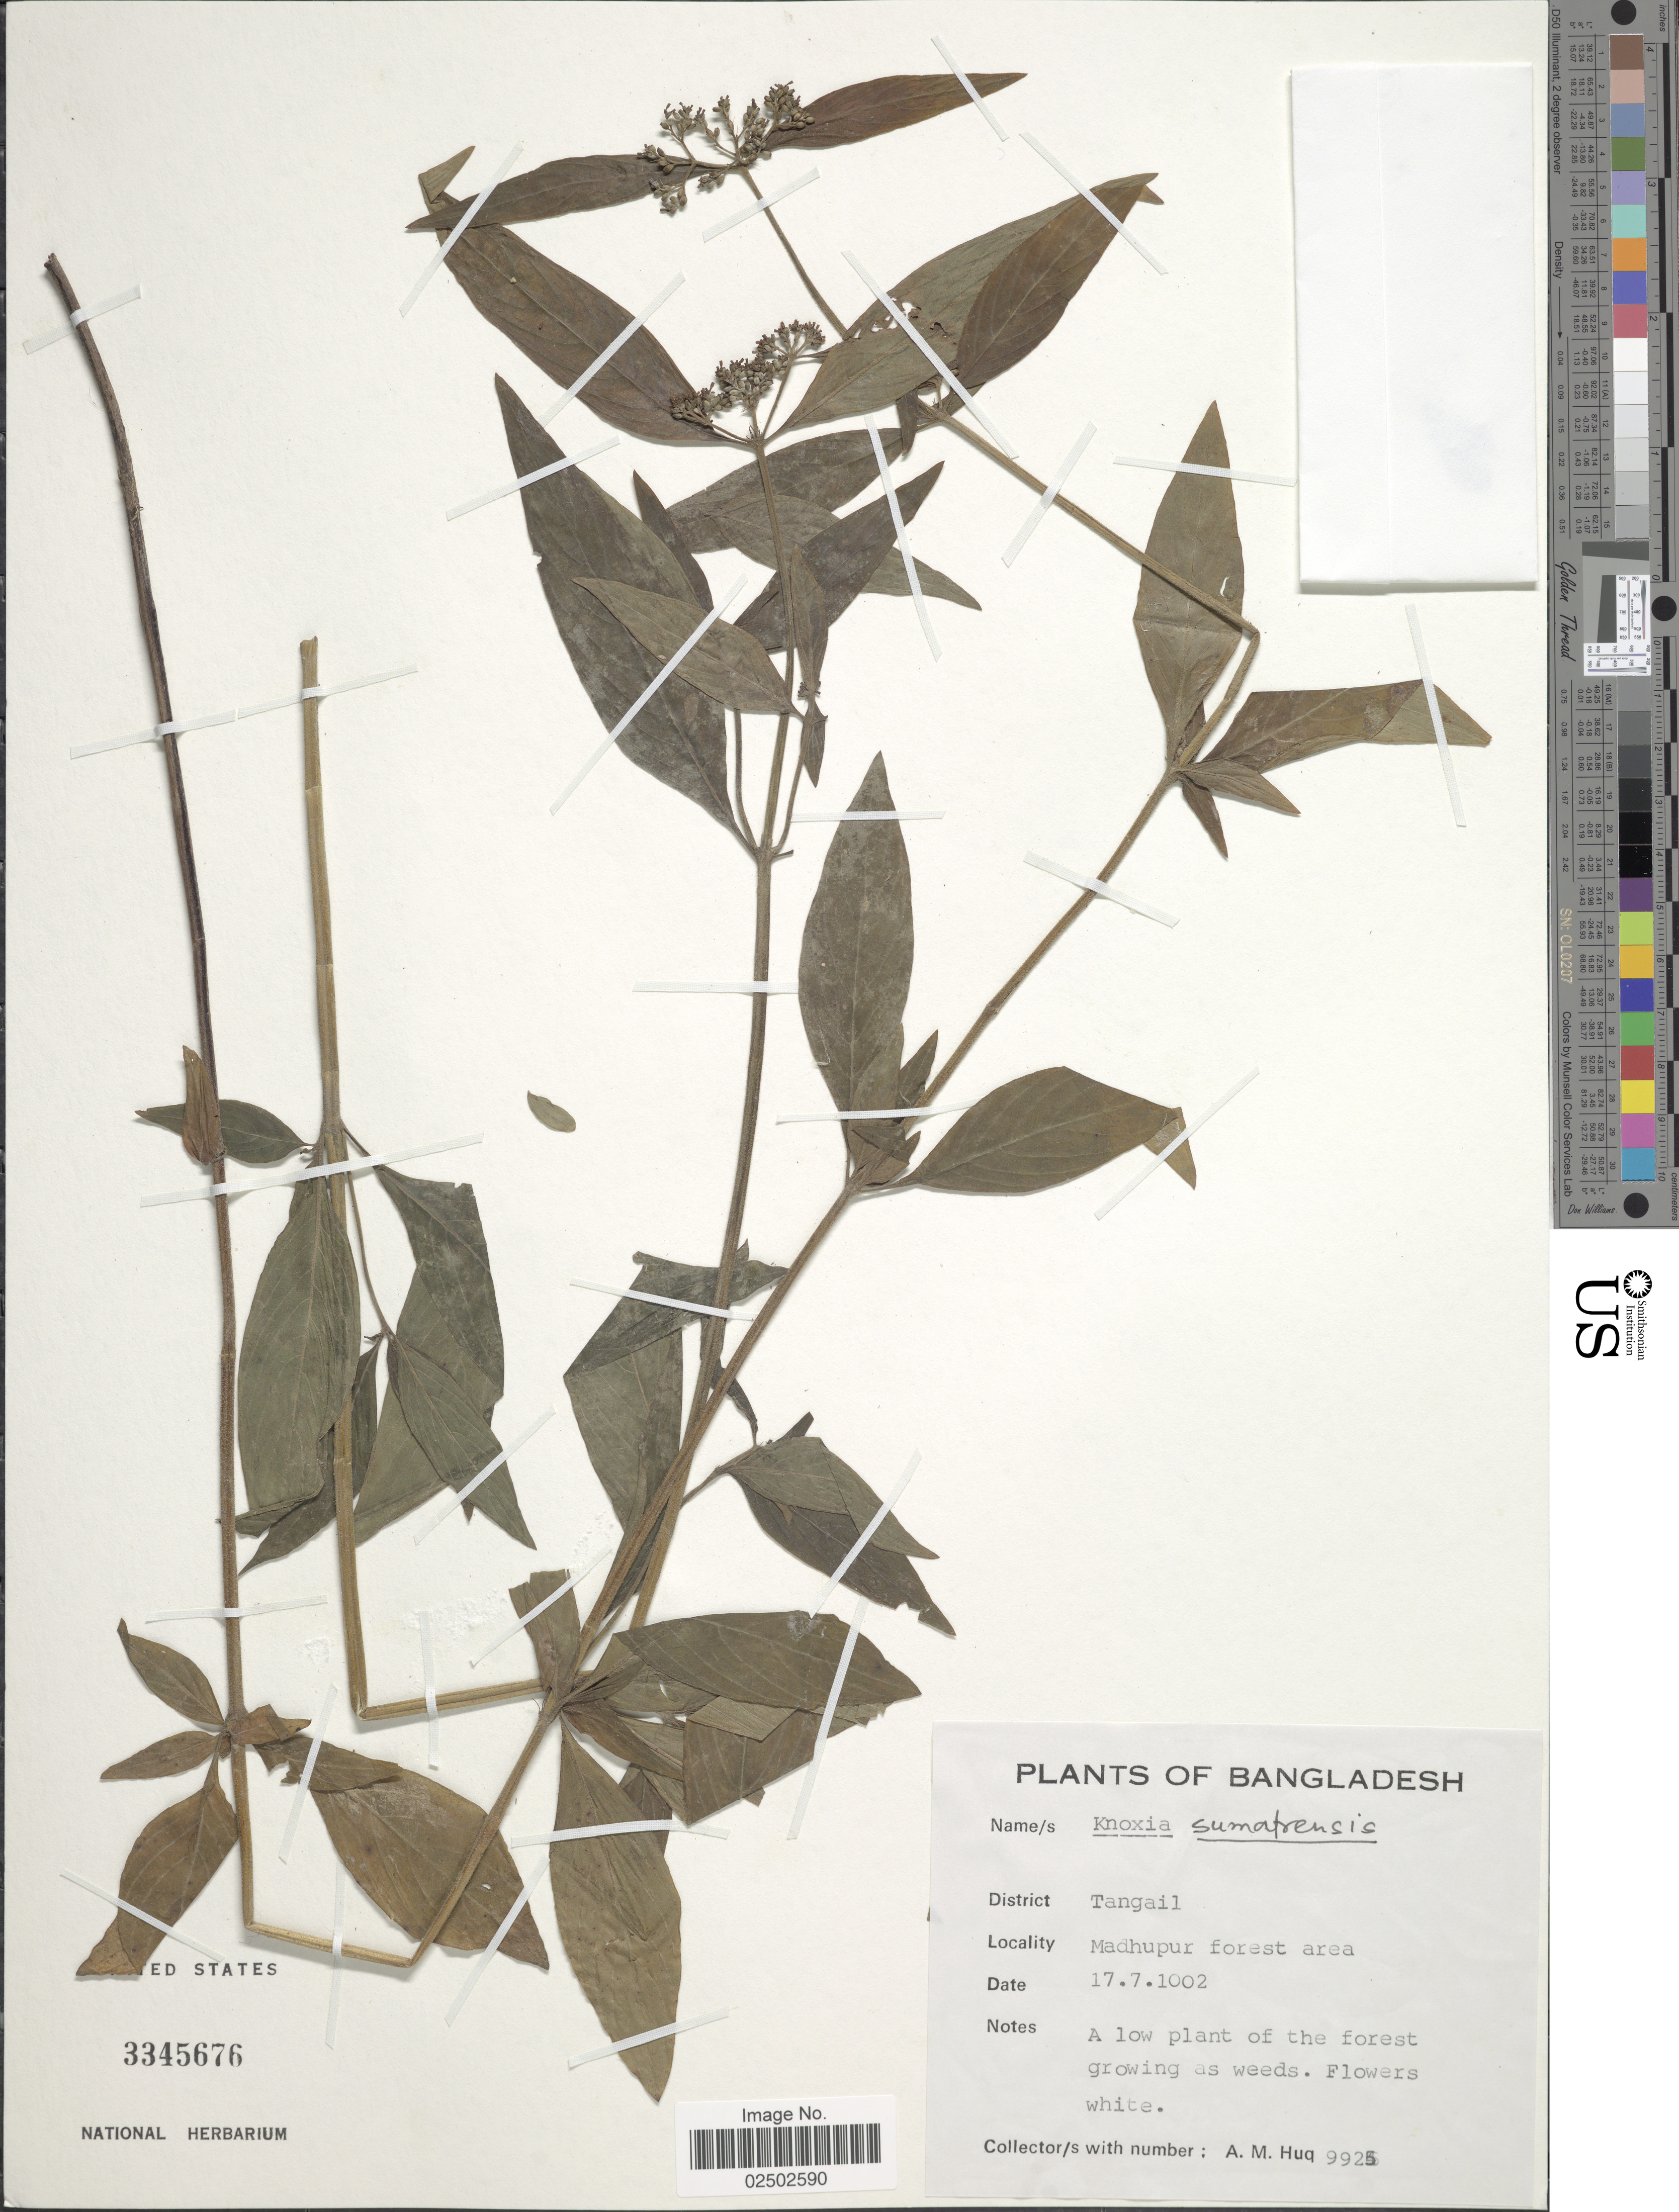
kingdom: Plantae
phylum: Tracheophyta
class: Magnoliopsida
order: Gentianales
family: Rubiaceae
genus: Knoxia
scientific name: Knoxia sumatrensis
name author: (Retz.) DC.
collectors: A. M. Huq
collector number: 9925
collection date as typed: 1002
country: Bangladesh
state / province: Dhaka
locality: District Tangail. Madhupur forest area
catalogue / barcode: US 3345676